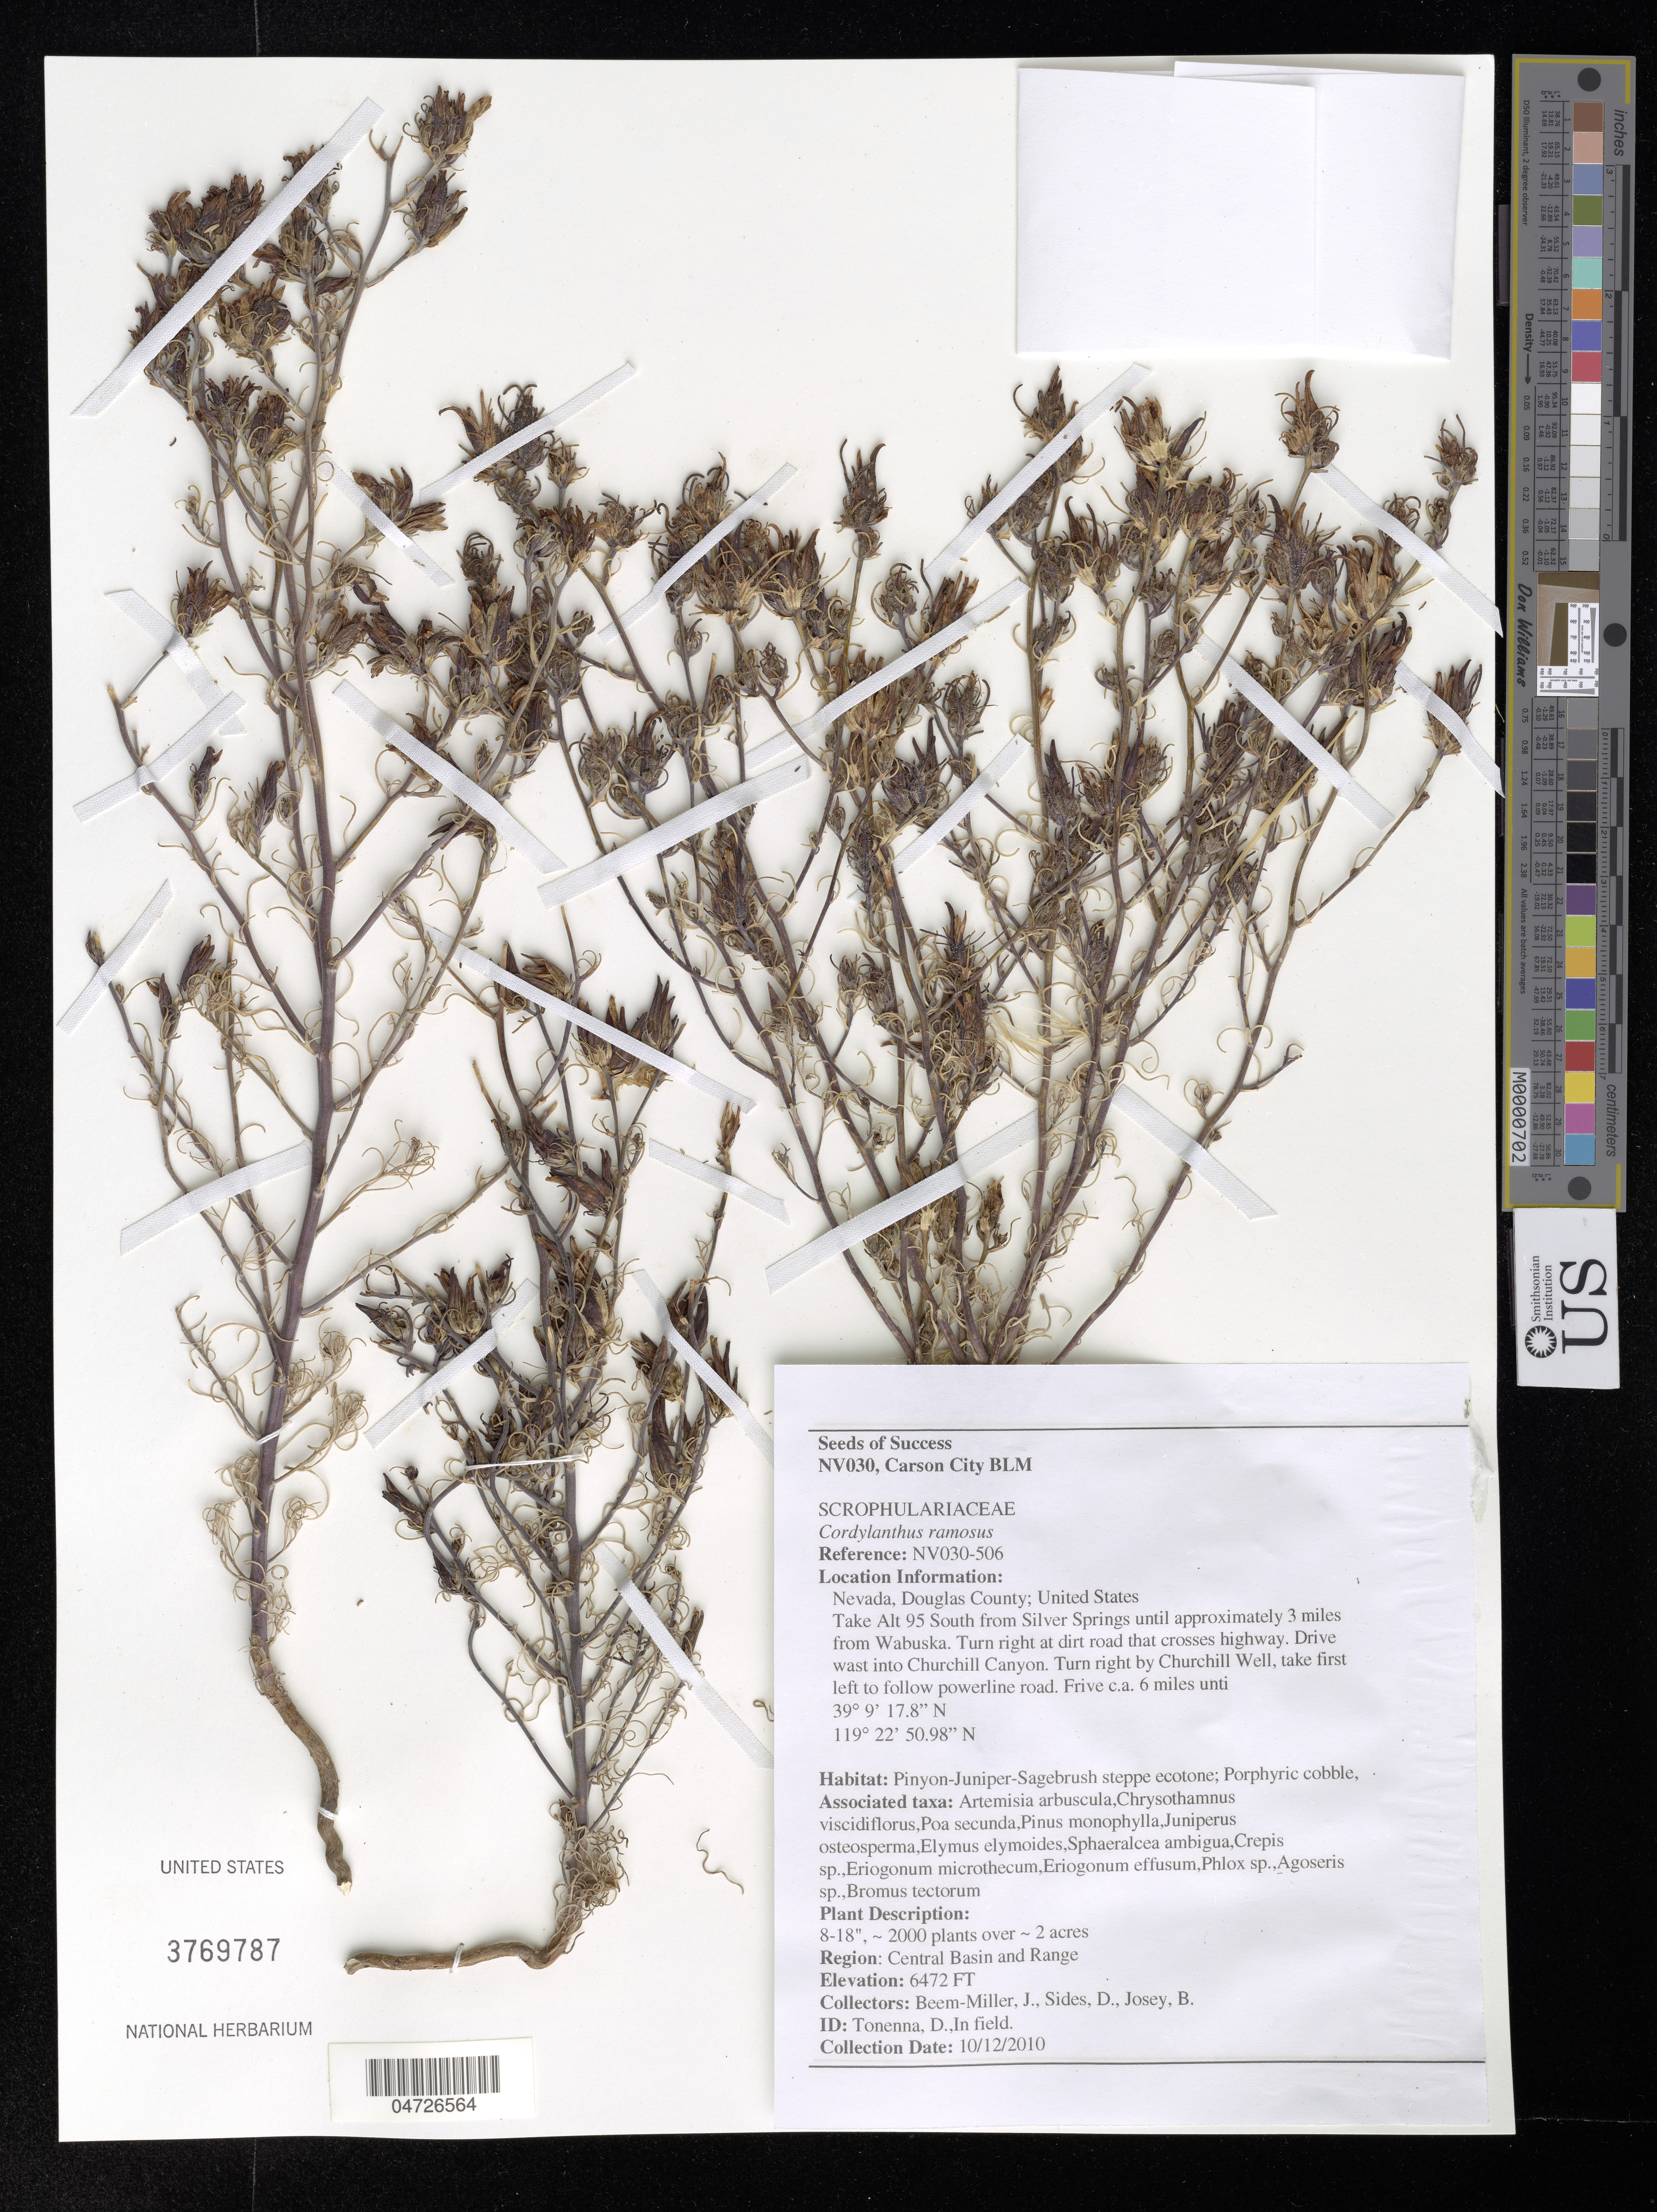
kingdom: Plantae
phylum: Tracheophyta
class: Magnoliopsida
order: Lamiales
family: Orobanchaceae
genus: Cordylanthus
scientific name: Cordylanthus ramosus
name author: Nutt. ex Benth.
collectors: J. Beem-Miller, D. Sides & B. Josey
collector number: NV030-506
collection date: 2010-12-10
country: United States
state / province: Nevada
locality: Douglas County. Take Alt 95 South from Silver Springs until approximately 3 miles from Wabuska. Turn right at dirt road that crosses highway. Drive wast into Churchill Canyon. Turn right by Churchill Well, take first left to follow powerline road. Frive c.a. 6 miles unti.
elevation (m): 1973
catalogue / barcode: US 3769787